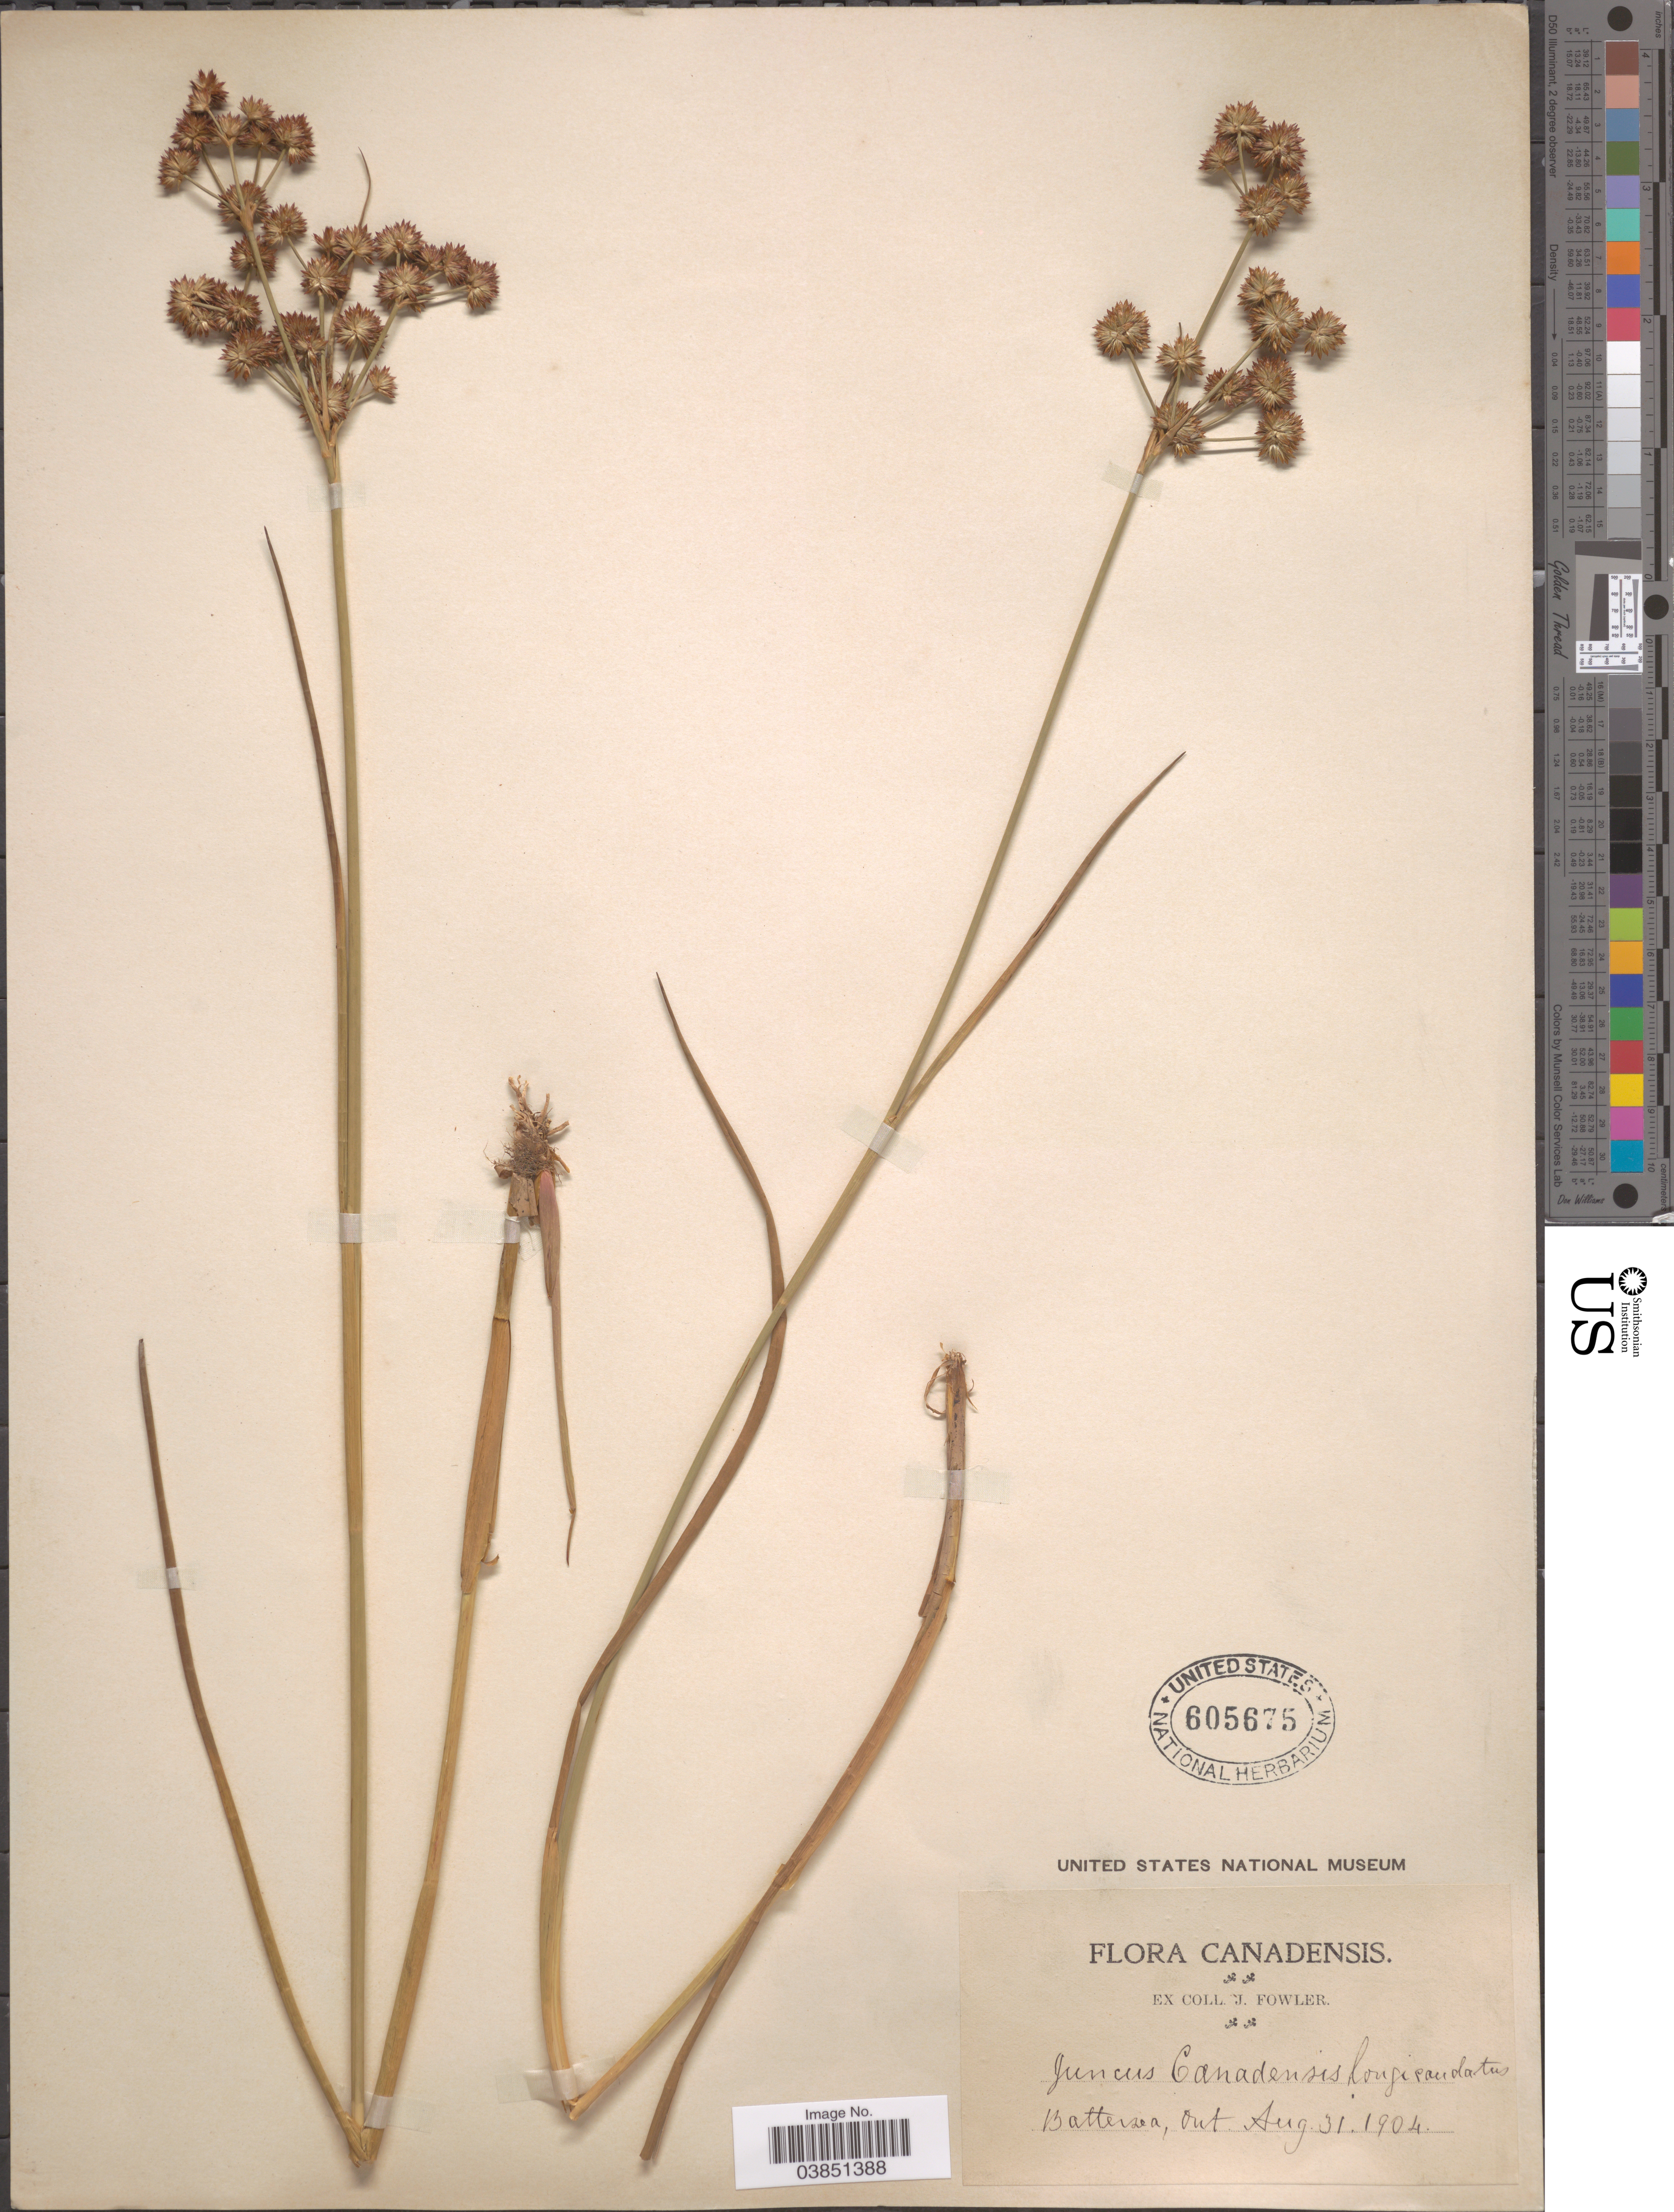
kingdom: Plantae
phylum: Tracheophyta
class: Liliopsida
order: Poales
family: Juncaceae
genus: Juncus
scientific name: Juncus canadensis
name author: J. Gay ex Laharpe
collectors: J. Fowler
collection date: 1904-08-31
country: Canada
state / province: Ontario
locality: Battersea.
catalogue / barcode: US 605675